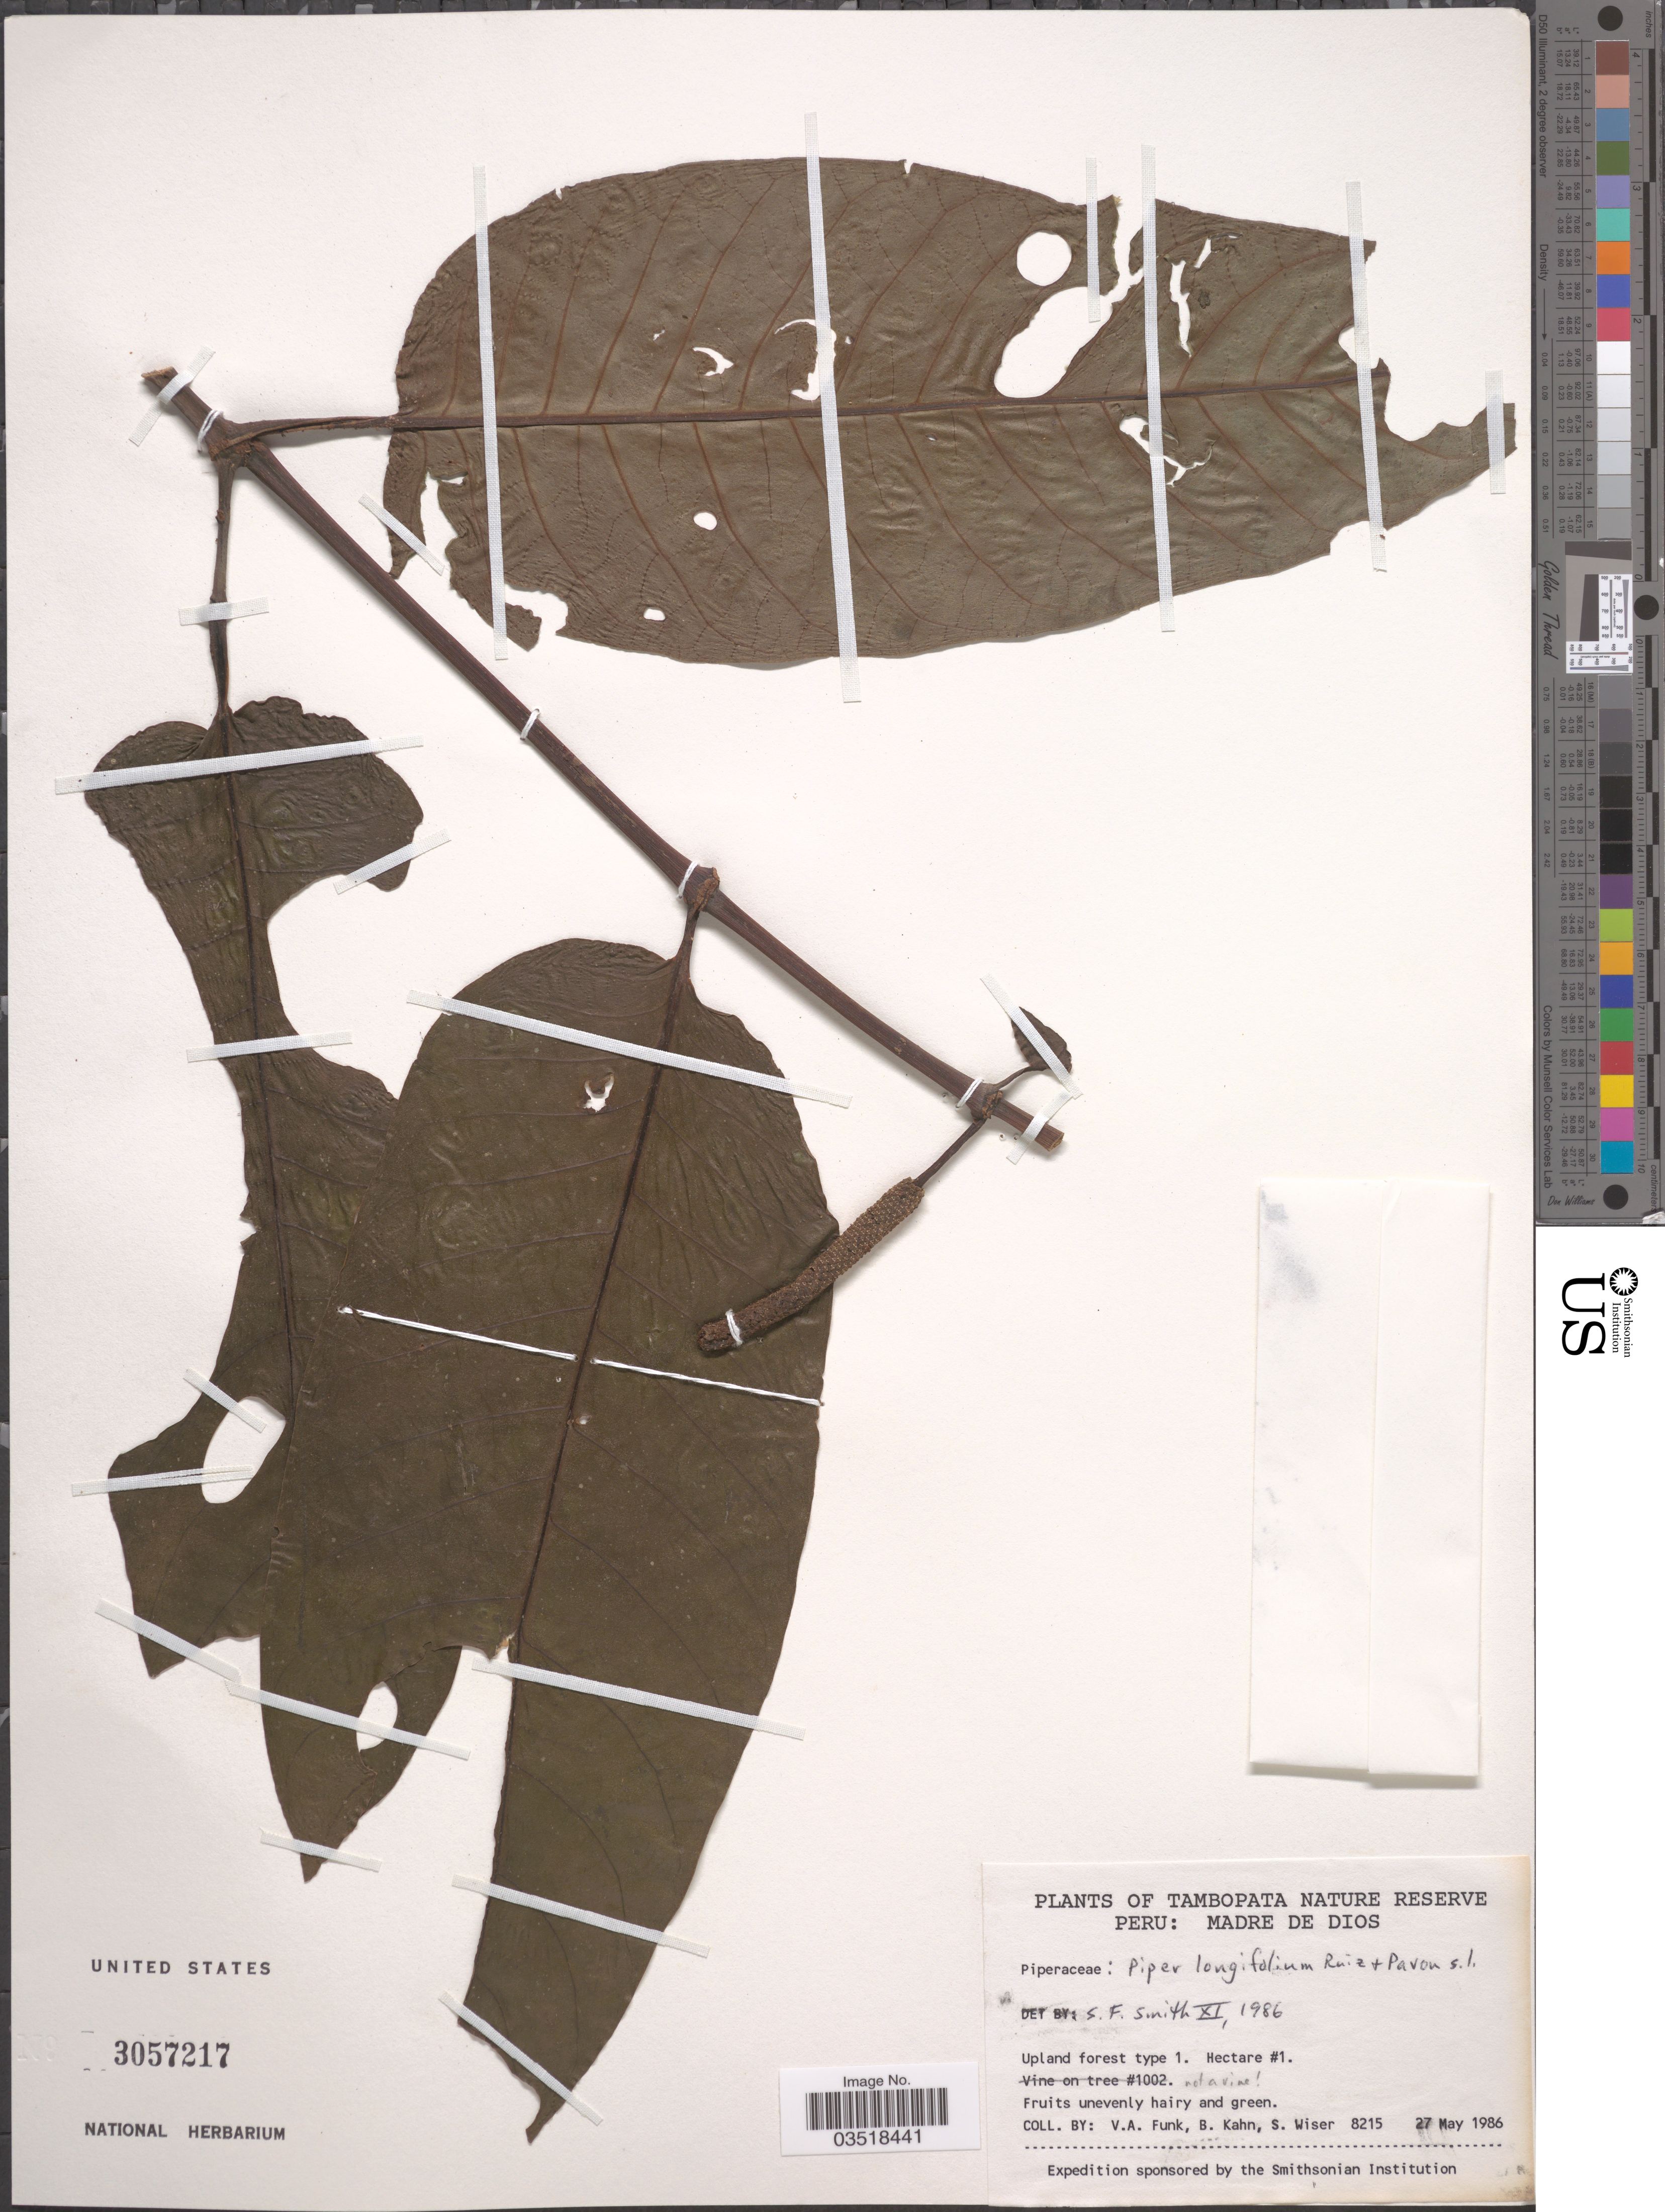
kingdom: Plantae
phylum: Tracheophyta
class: Magnoliopsida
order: Piperales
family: Piperaceae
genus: Piper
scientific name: Piper longifolium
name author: Ruiz & Pav.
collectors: V. Funk, B. Kahn & S. Wiser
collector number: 8215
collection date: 1986-05-27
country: Peru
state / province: Madre de Dios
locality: Tambopata Nature Reserve. Hectare #1.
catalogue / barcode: US 3057217